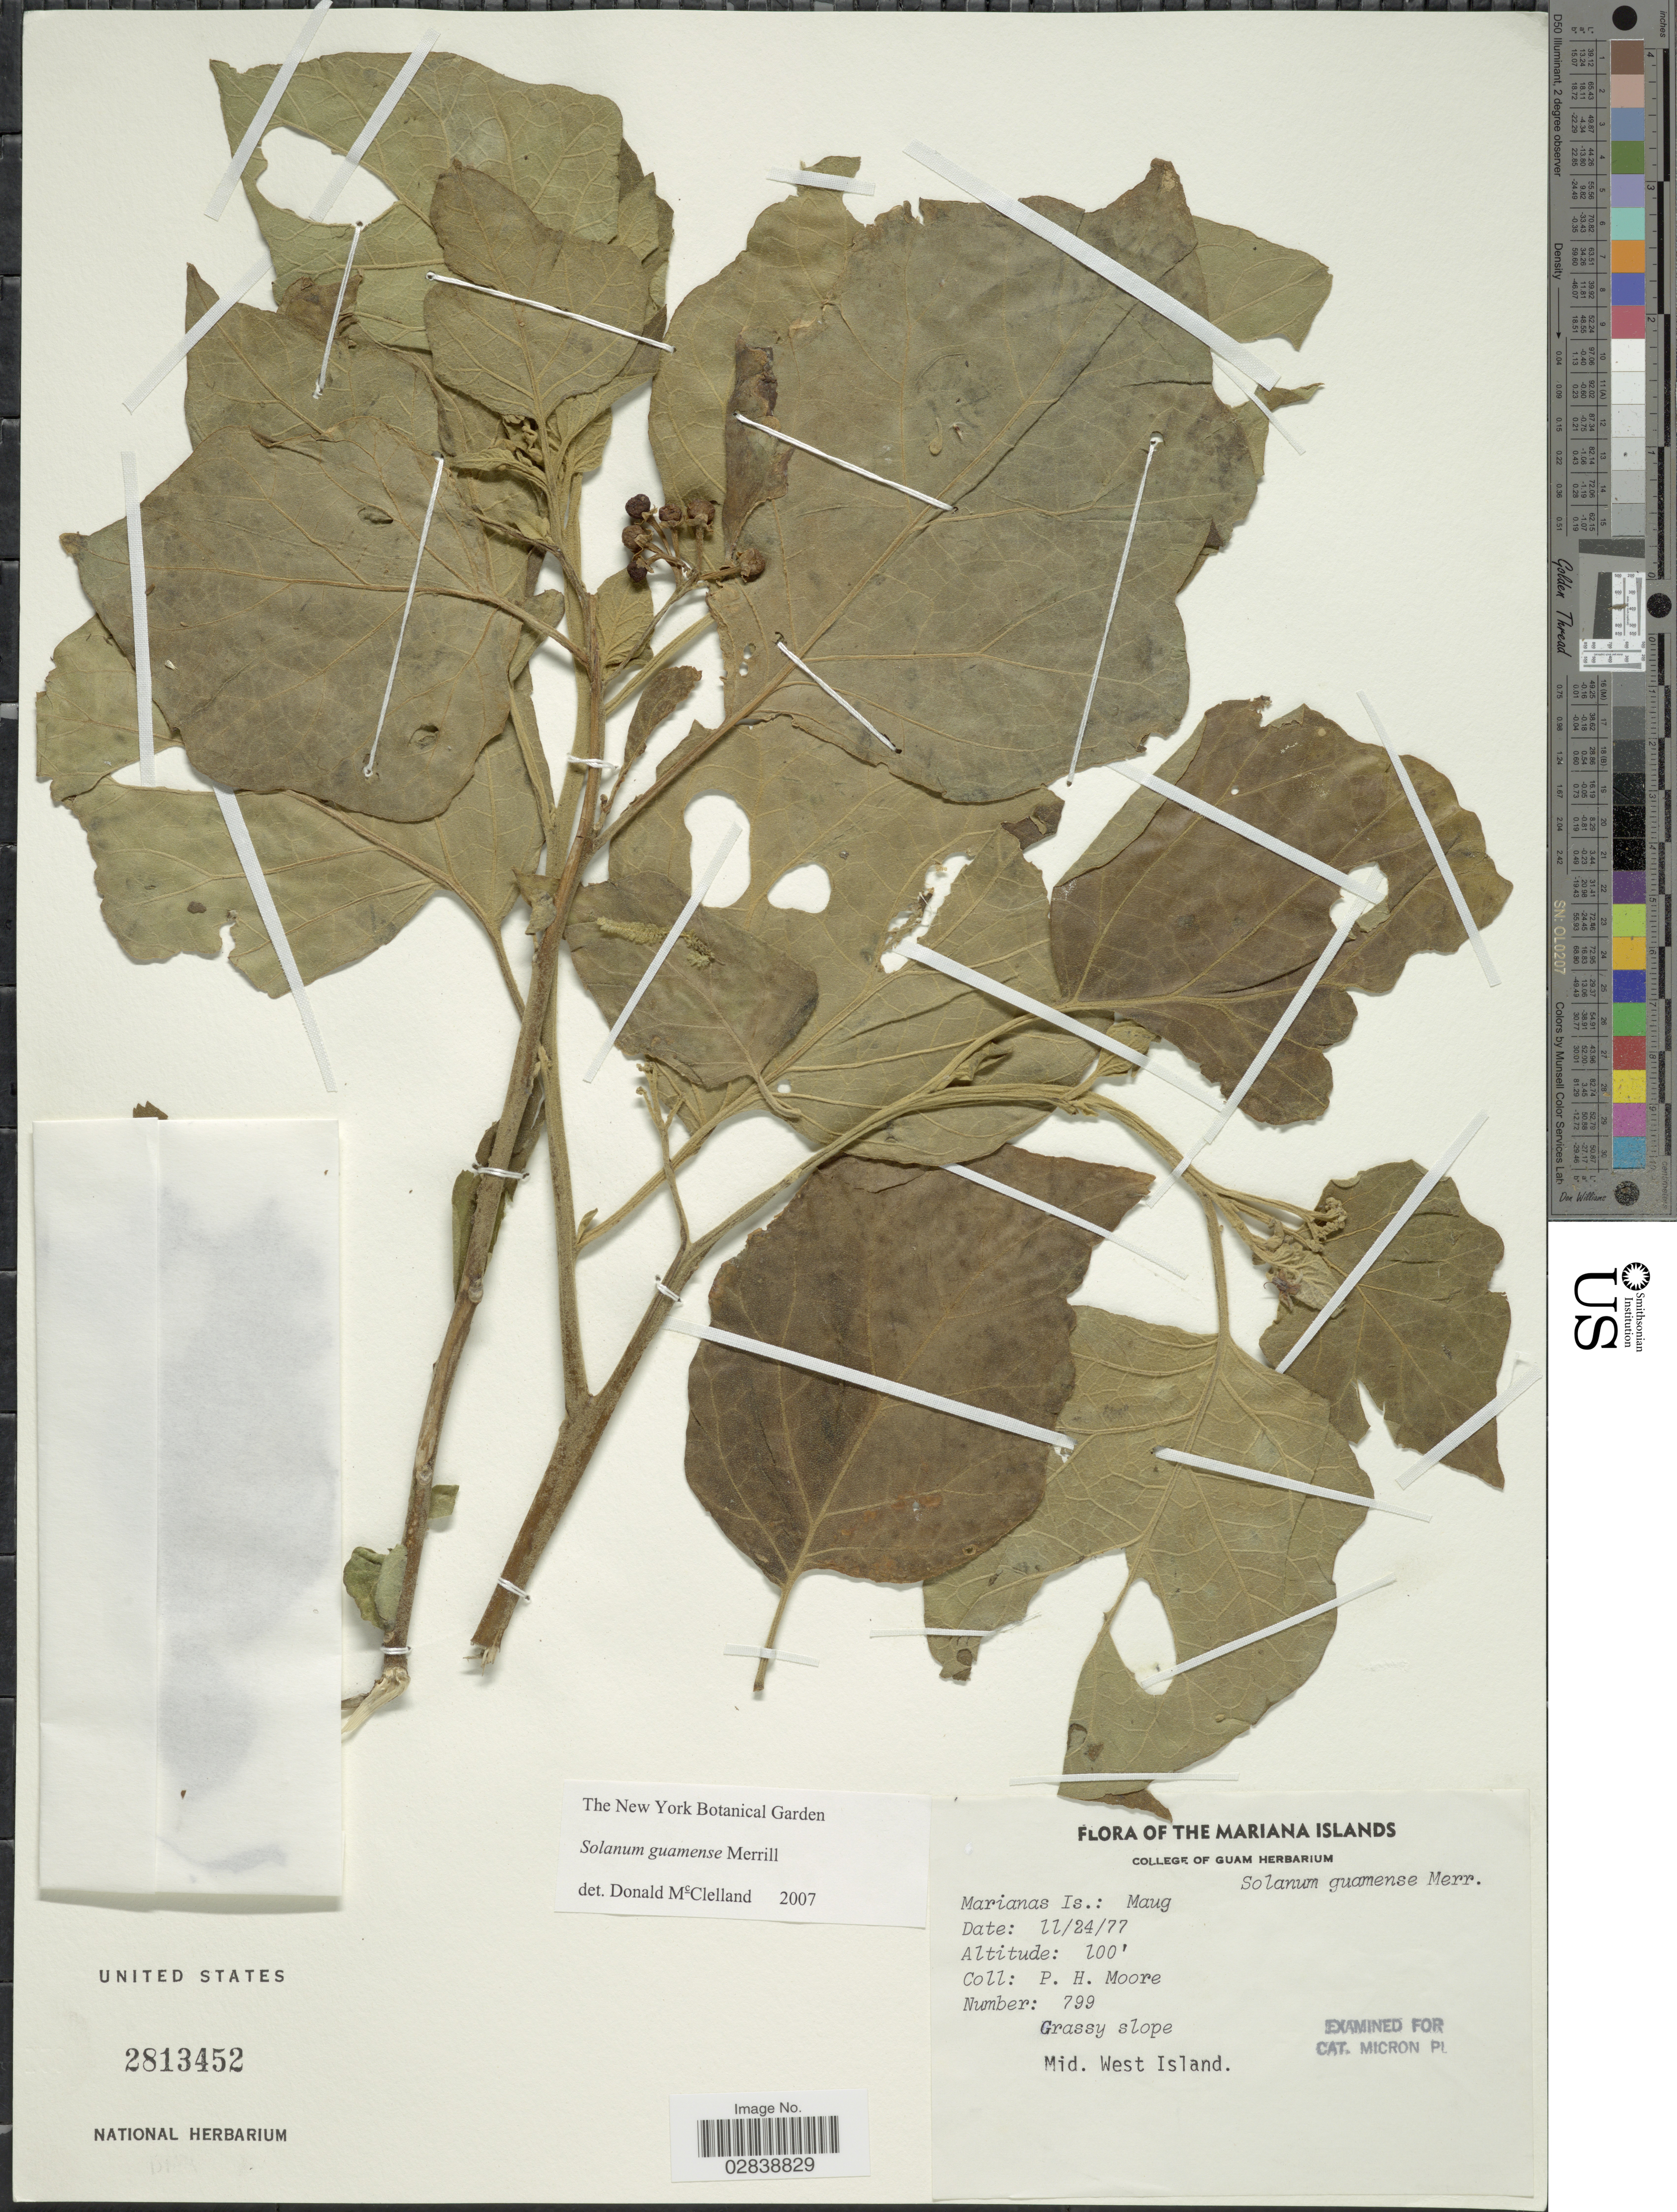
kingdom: Plantae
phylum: Tracheophyta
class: Magnoliopsida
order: Solanales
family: Solanaceae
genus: Solanum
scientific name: Solanum guamense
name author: Merr.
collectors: P. H. Moore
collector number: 799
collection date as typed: Transcribed d/m/y: 24/11/77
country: Northern Mariana Islands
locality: Marianas Is.: Maug. Mid. West Island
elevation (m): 30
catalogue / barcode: US 2813452